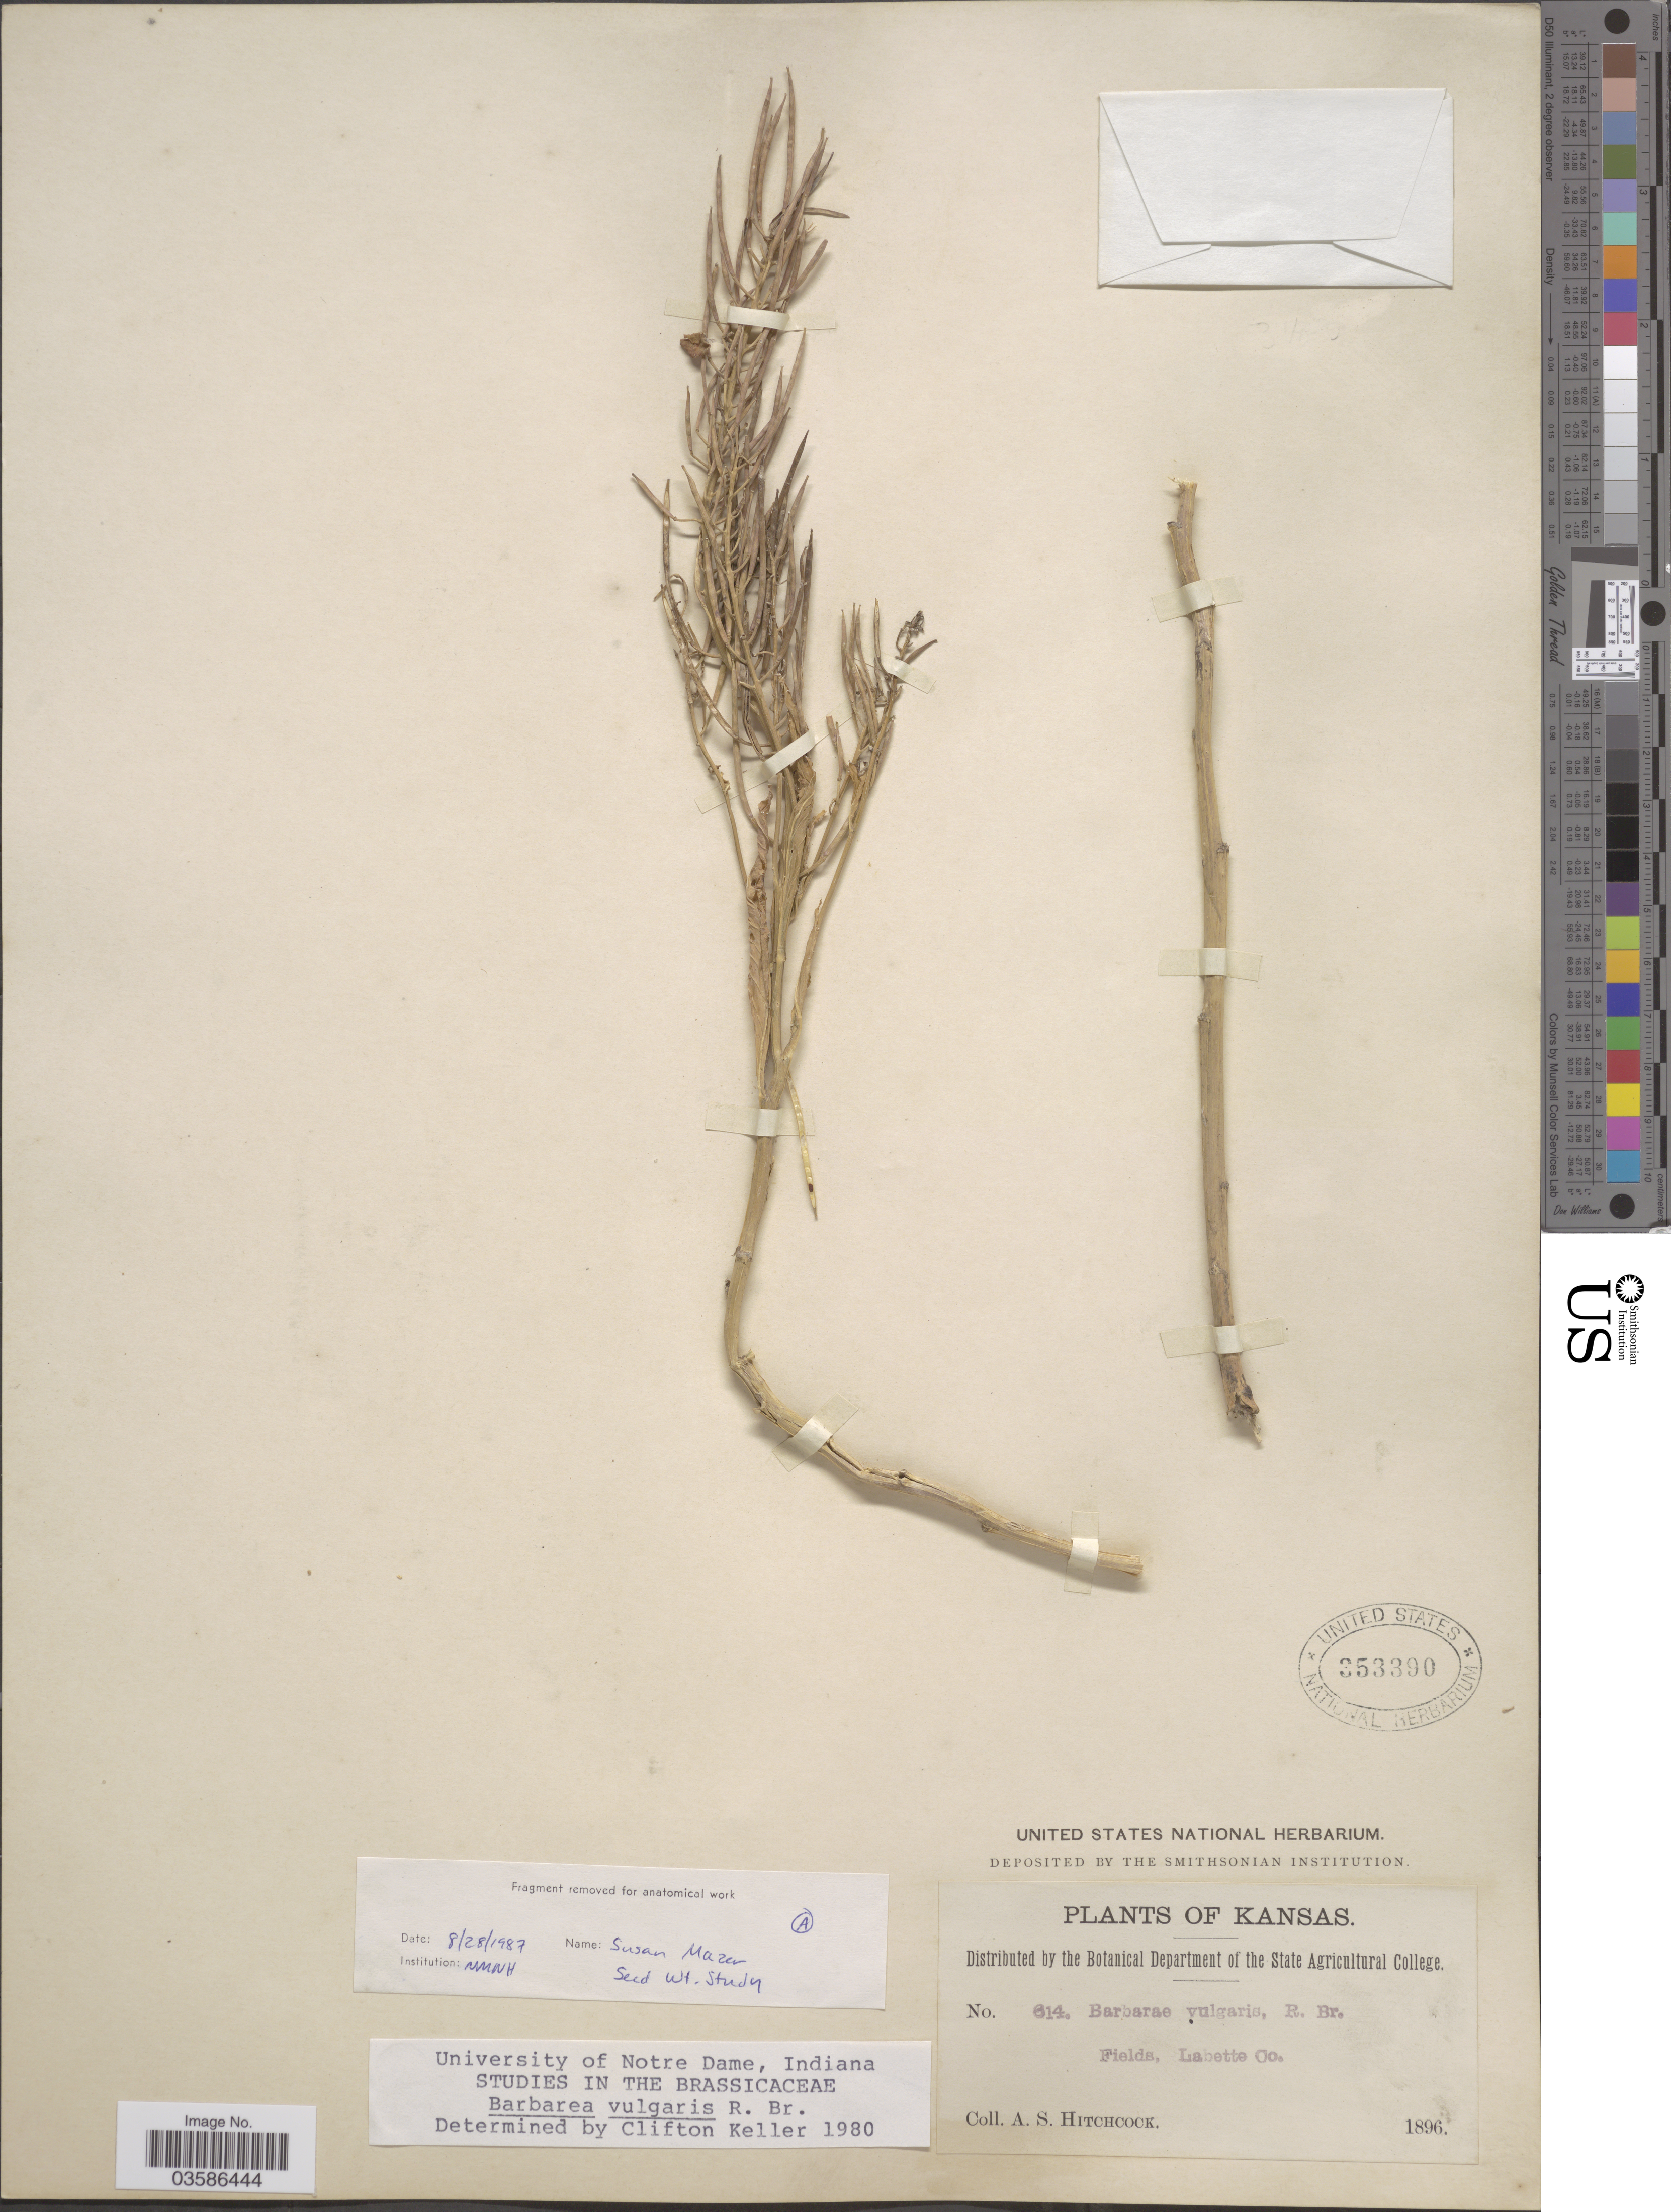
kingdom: Plantae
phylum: Tracheophyta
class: Magnoliopsida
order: Brassicales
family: Brassicaceae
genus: Barbarea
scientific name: Barbarea vulgaris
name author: W.T. Aiton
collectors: A. S. Hitchcock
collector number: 614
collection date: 1896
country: United States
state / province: Kansas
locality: Labette Co.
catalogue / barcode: US 353390